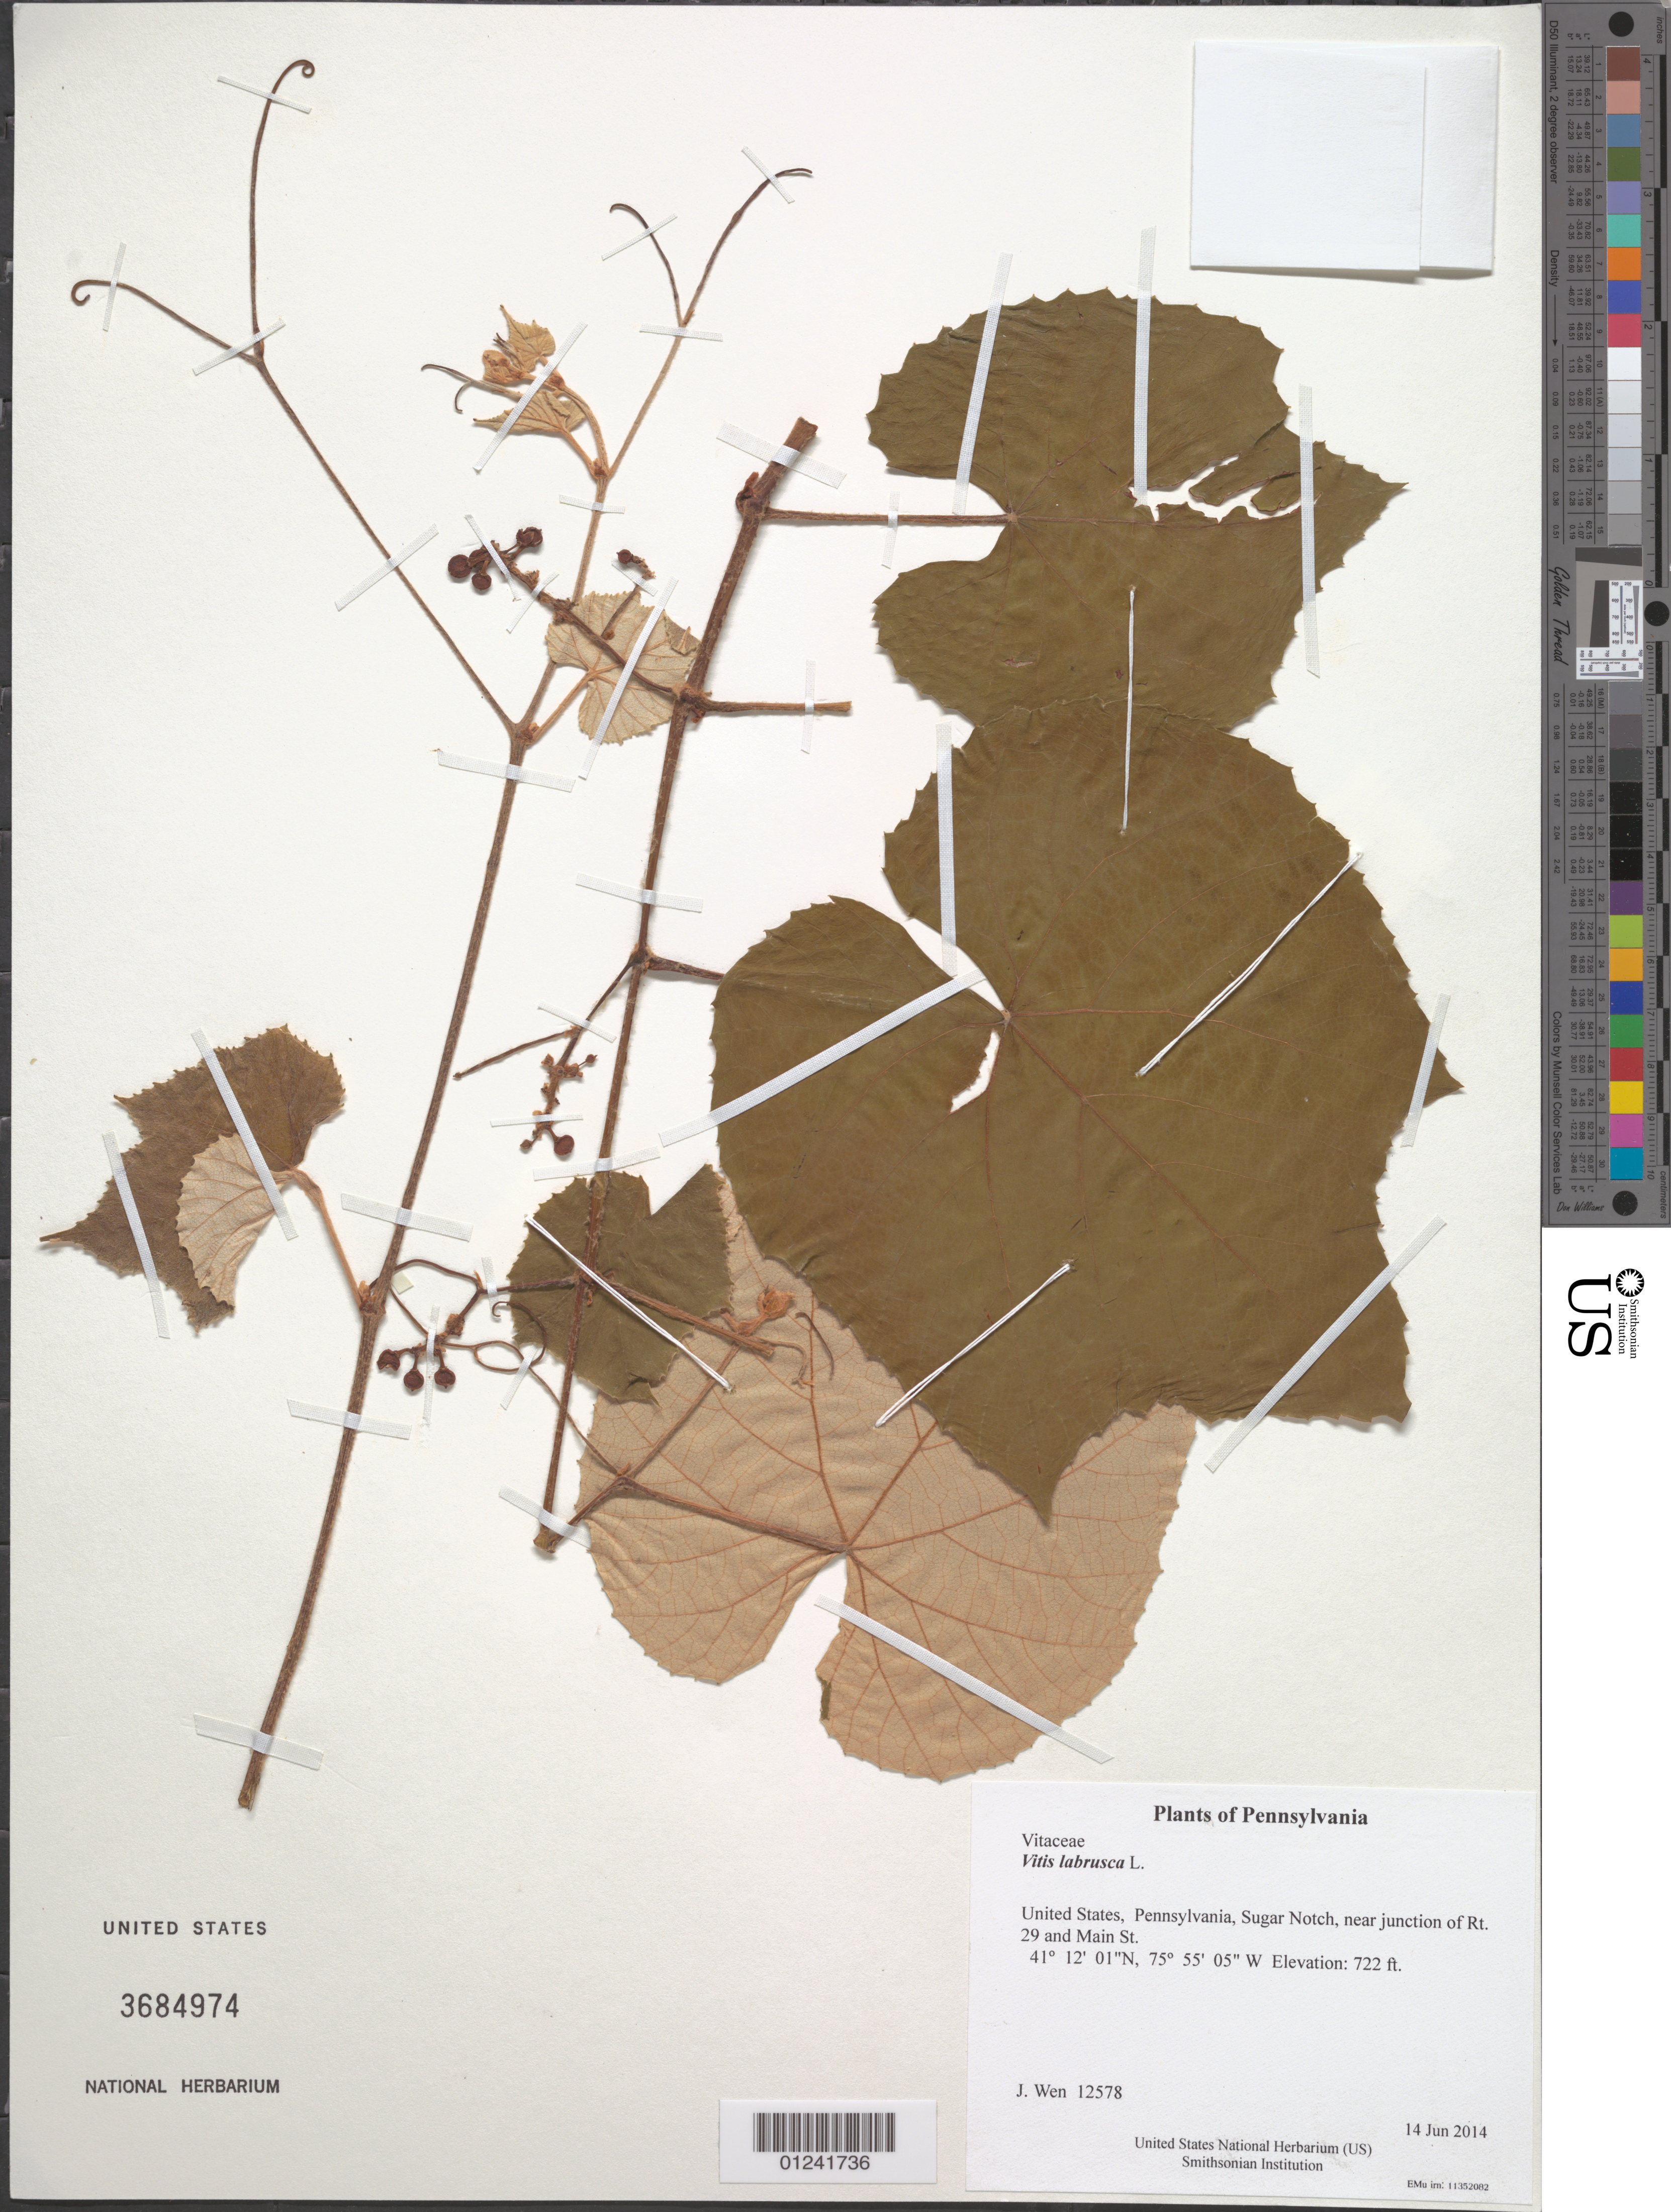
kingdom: Plantae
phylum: Tracheophyta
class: Magnoliopsida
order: Vitales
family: Vitaceae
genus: Vitis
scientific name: Vitis labrusca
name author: L.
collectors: J. Wen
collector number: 12578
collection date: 2014-06-14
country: United States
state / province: Pennsylvania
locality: Sugar Notch, near junction of Rt. 29 and Main St.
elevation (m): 220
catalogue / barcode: US 3684974